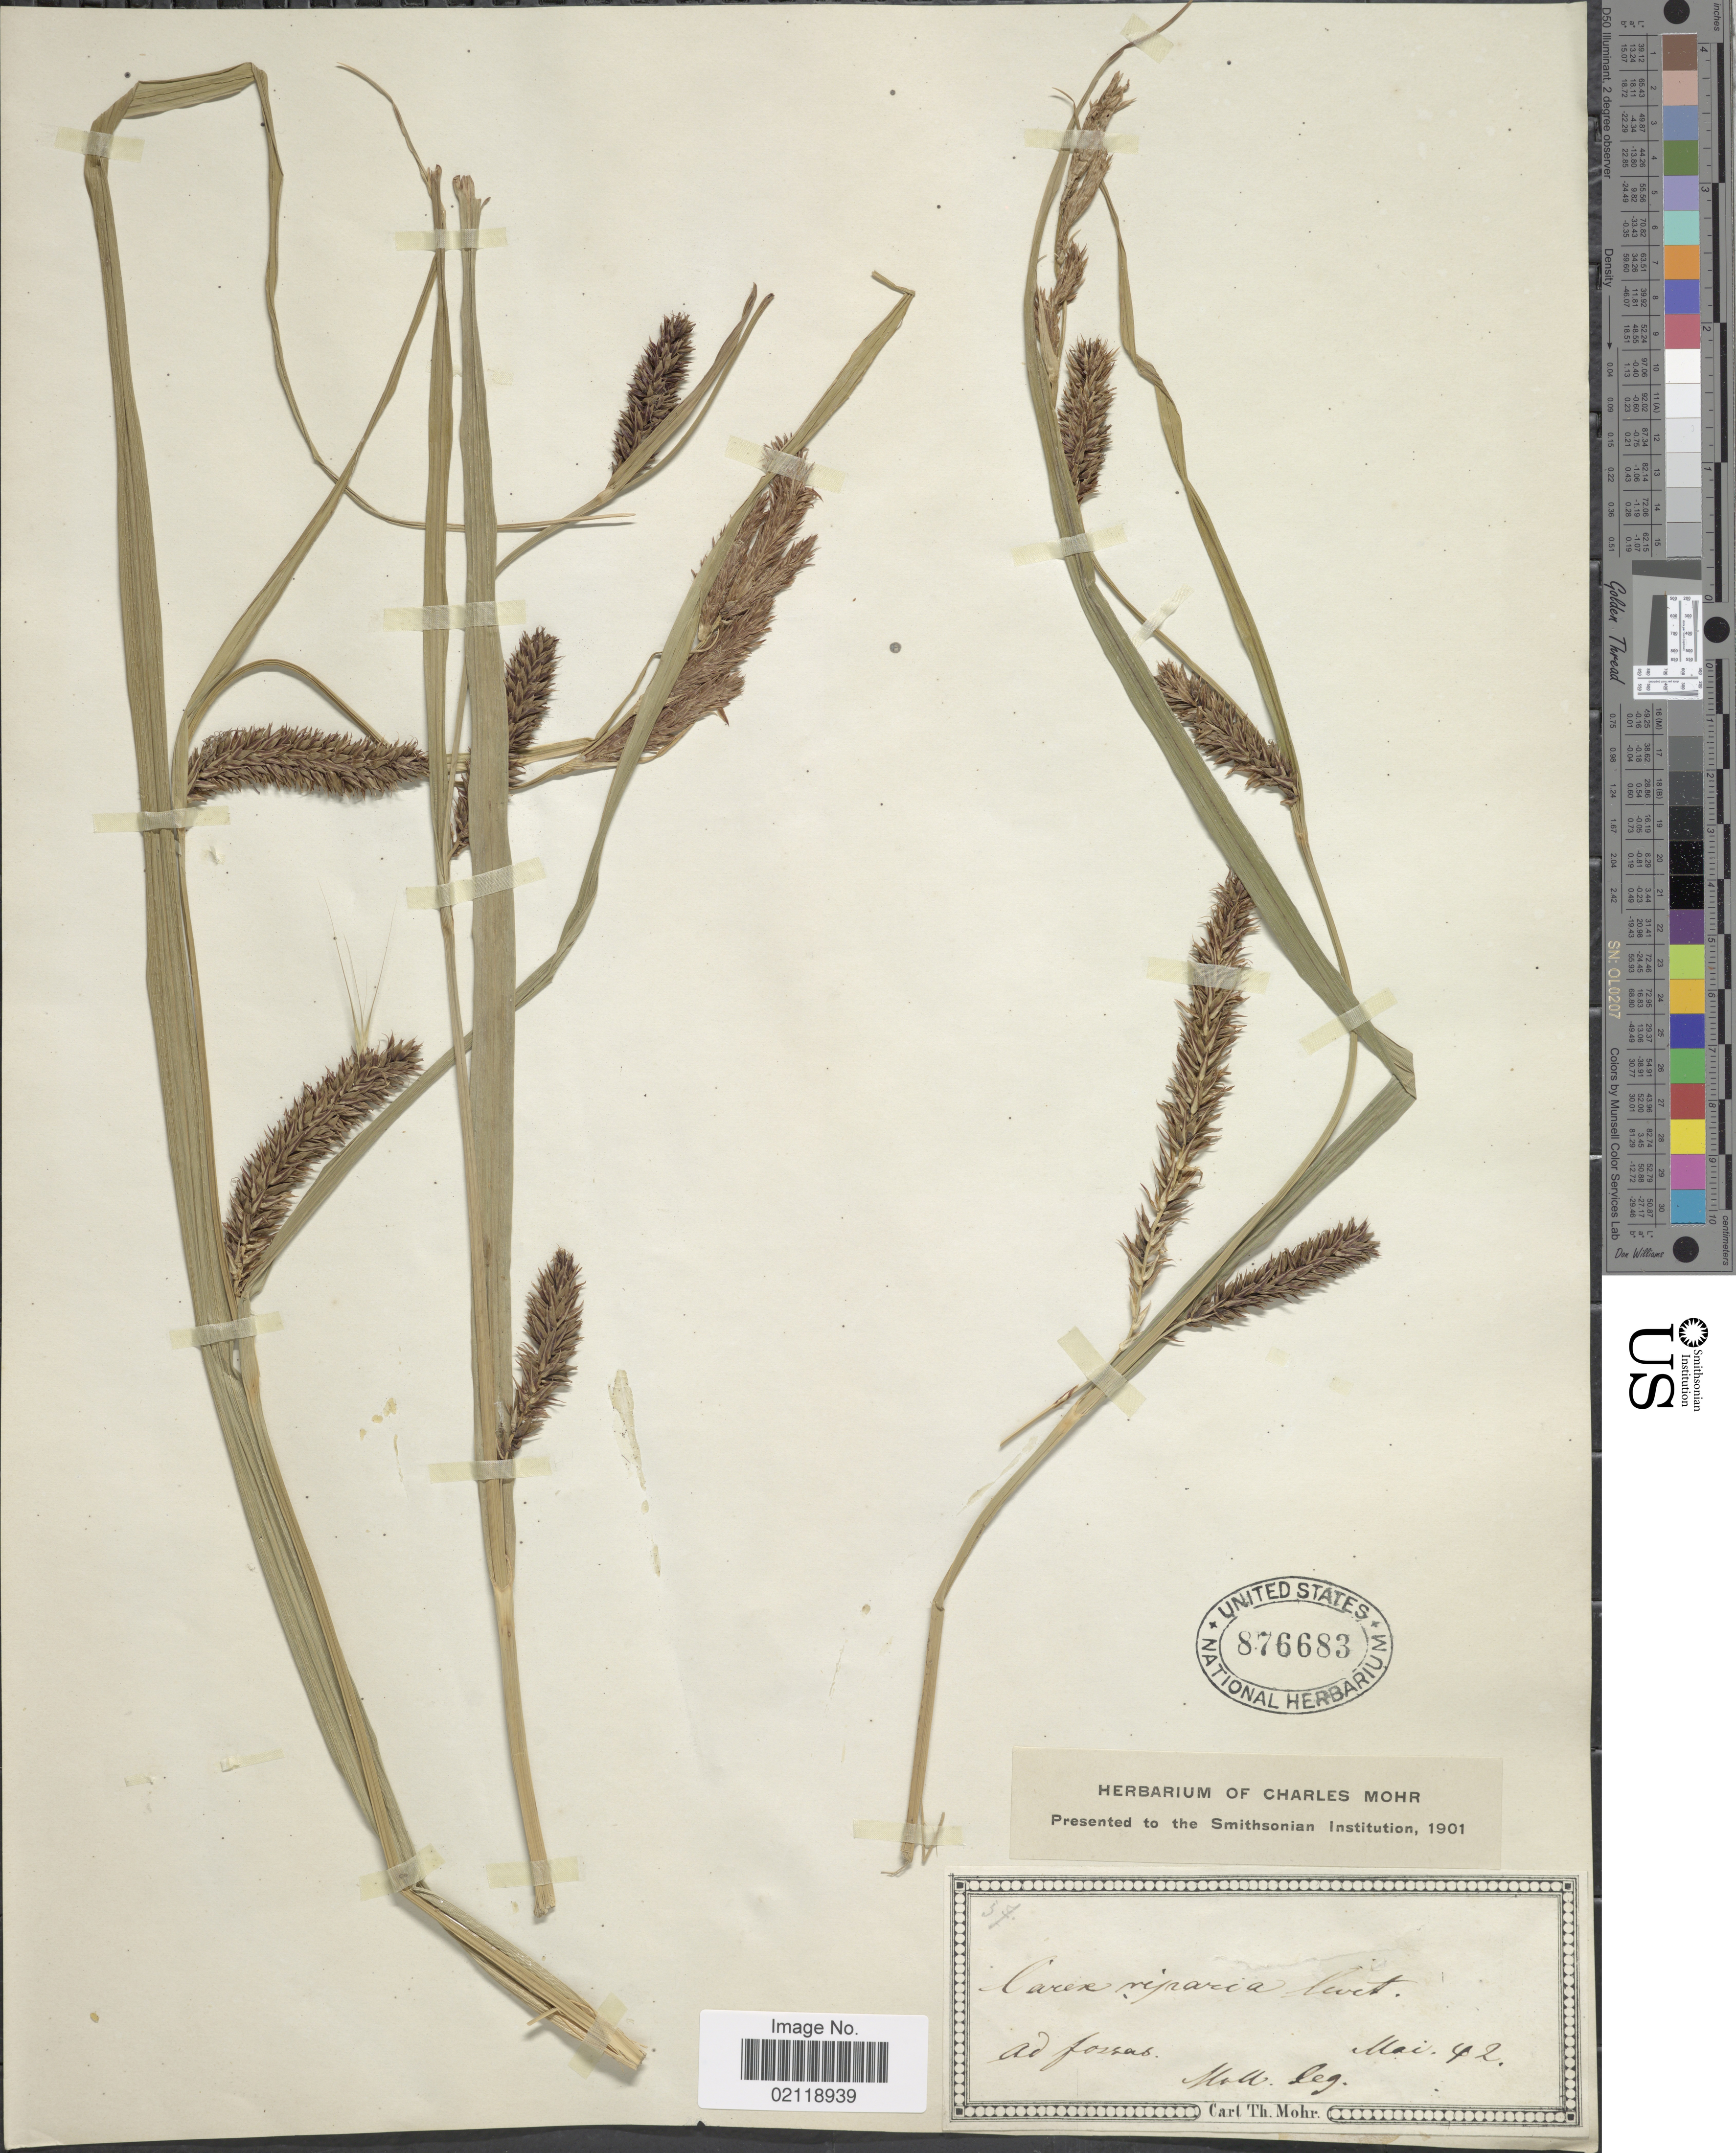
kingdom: Plantae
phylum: Tracheophyta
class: Liliopsida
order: Poales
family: Cyperaceae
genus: Carex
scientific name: Carex lacustris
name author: Willd.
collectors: C. T. Mohr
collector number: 37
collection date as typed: Transcribed d/m/y: /5/92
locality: Ad fossas [interpreted]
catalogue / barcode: US 876683